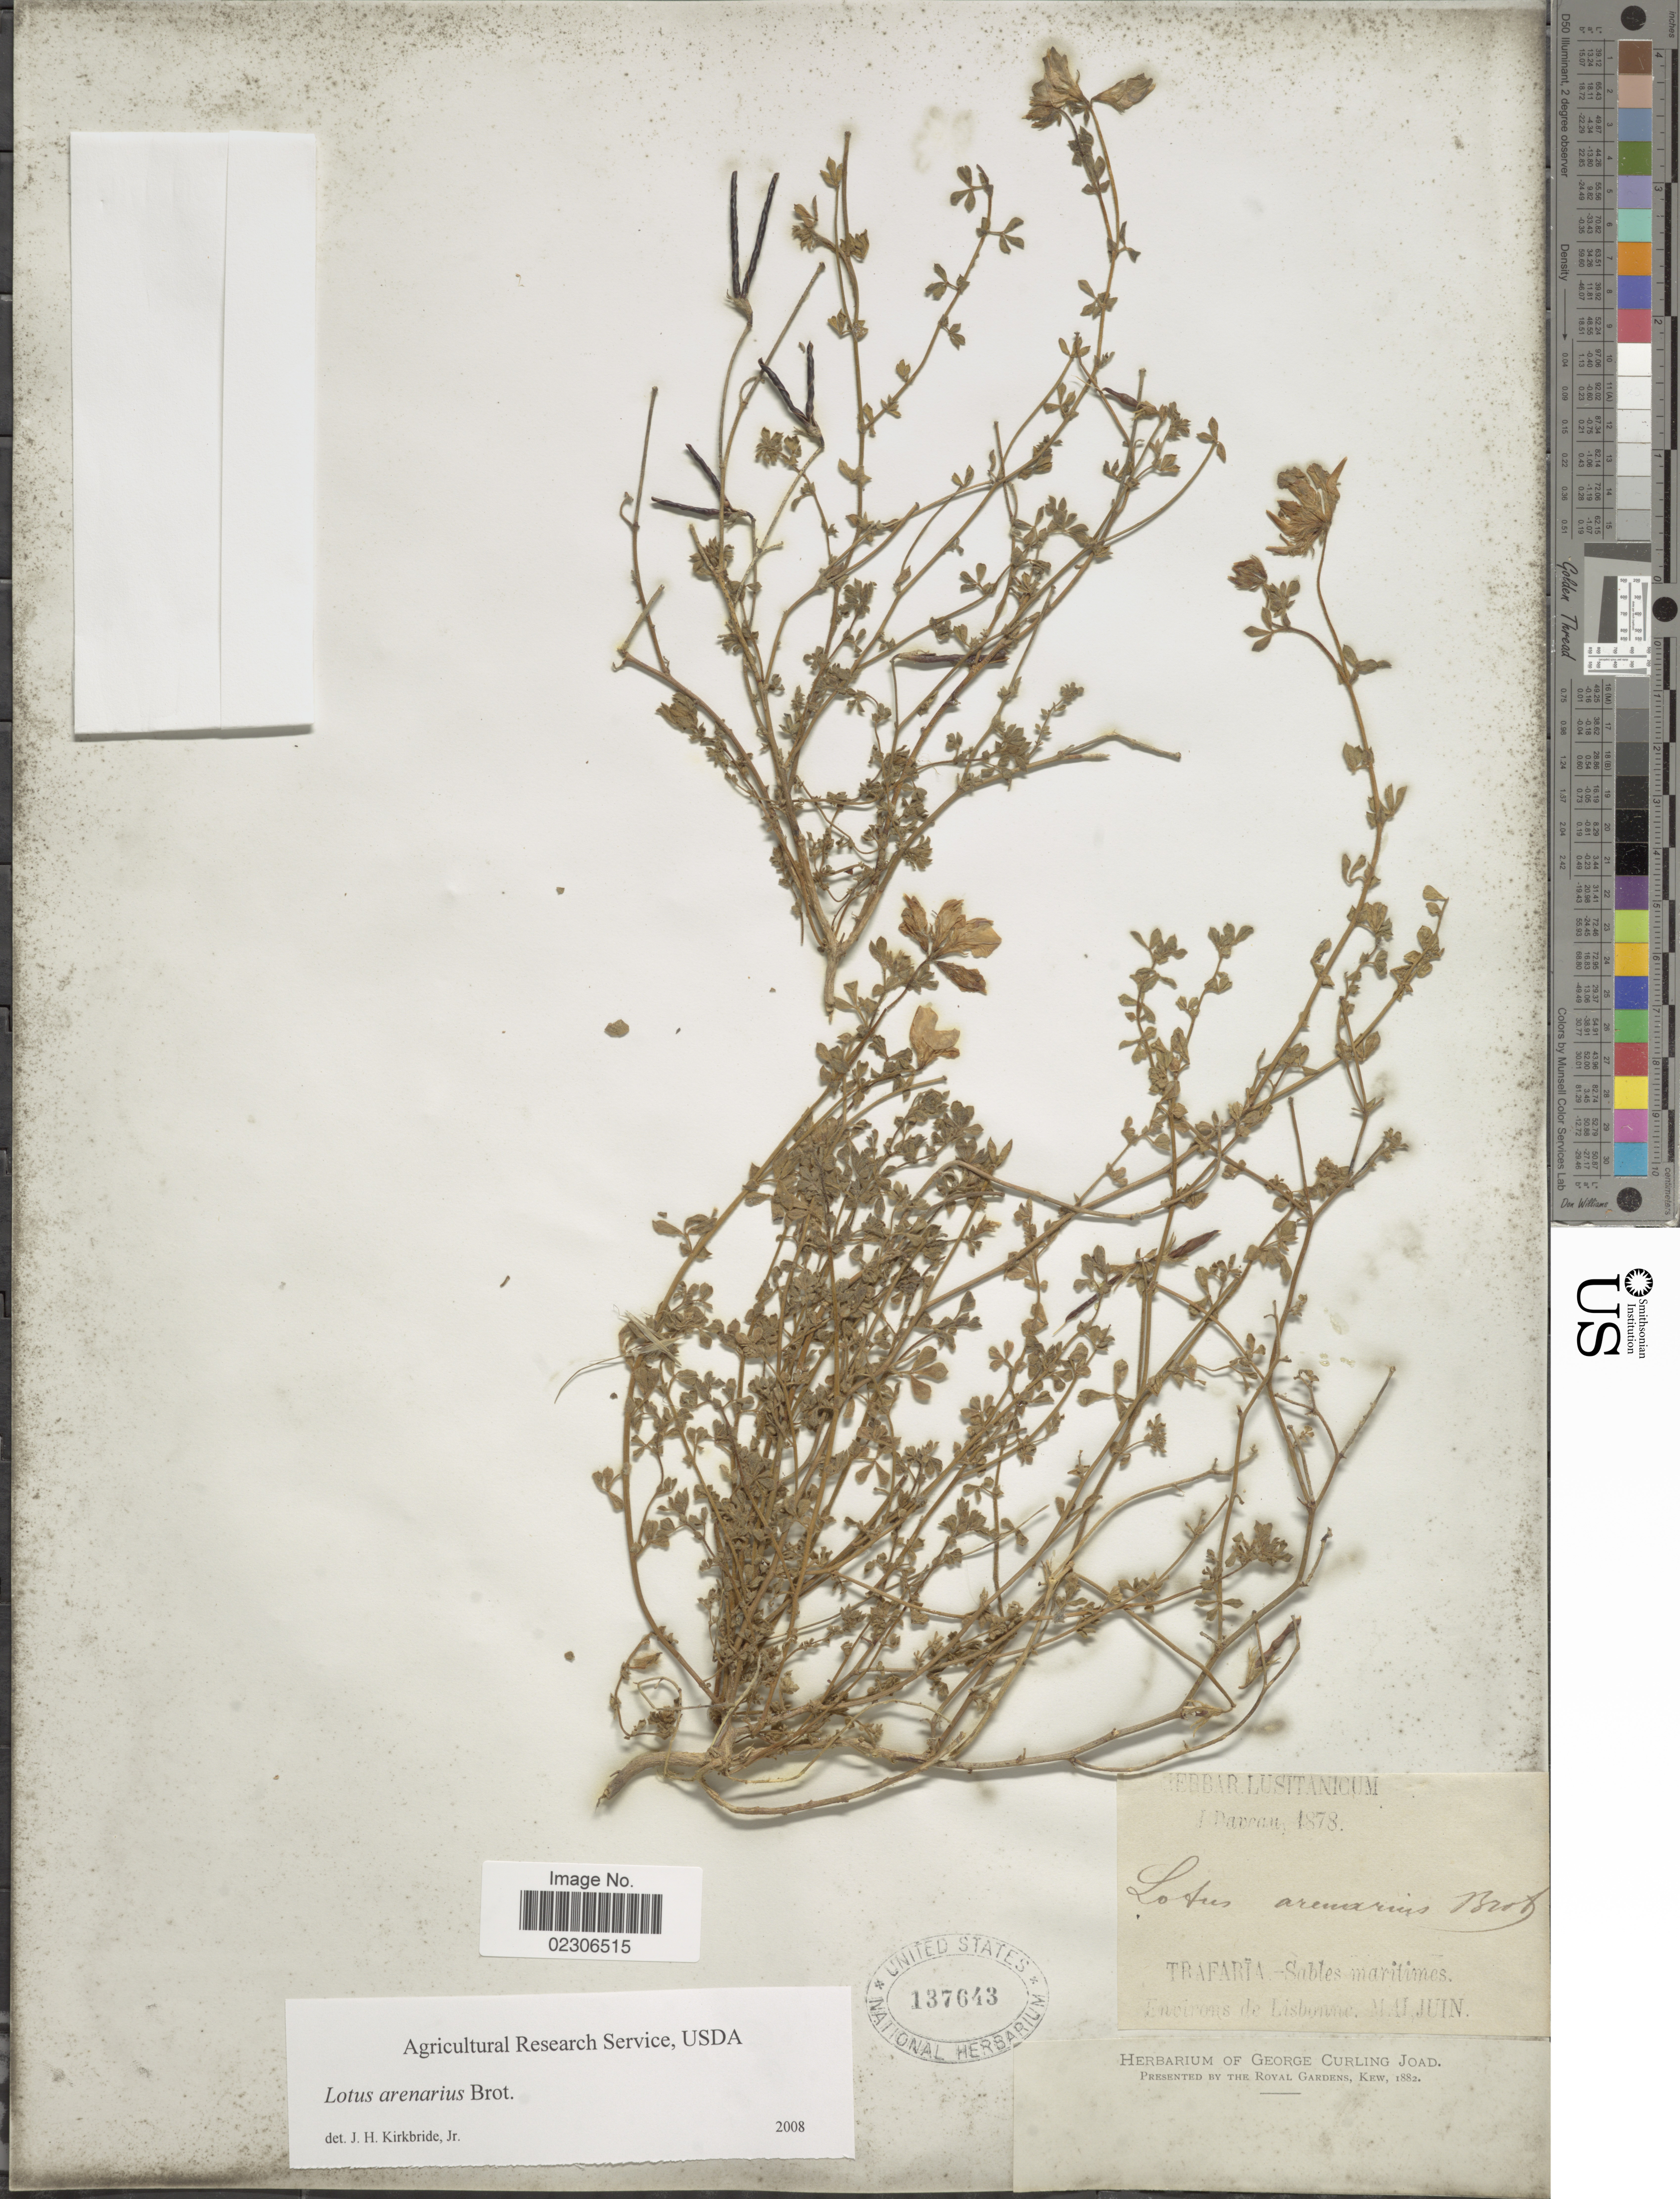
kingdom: Plantae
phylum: Tracheophyta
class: Magnoliopsida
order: Fabales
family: Fabaceae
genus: Lotus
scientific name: Lotus arenarius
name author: Brot.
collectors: J. Daveau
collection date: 1878-05/1878-06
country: Portugal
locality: Trafarïa. Environs de Lisbonne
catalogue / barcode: US 137643